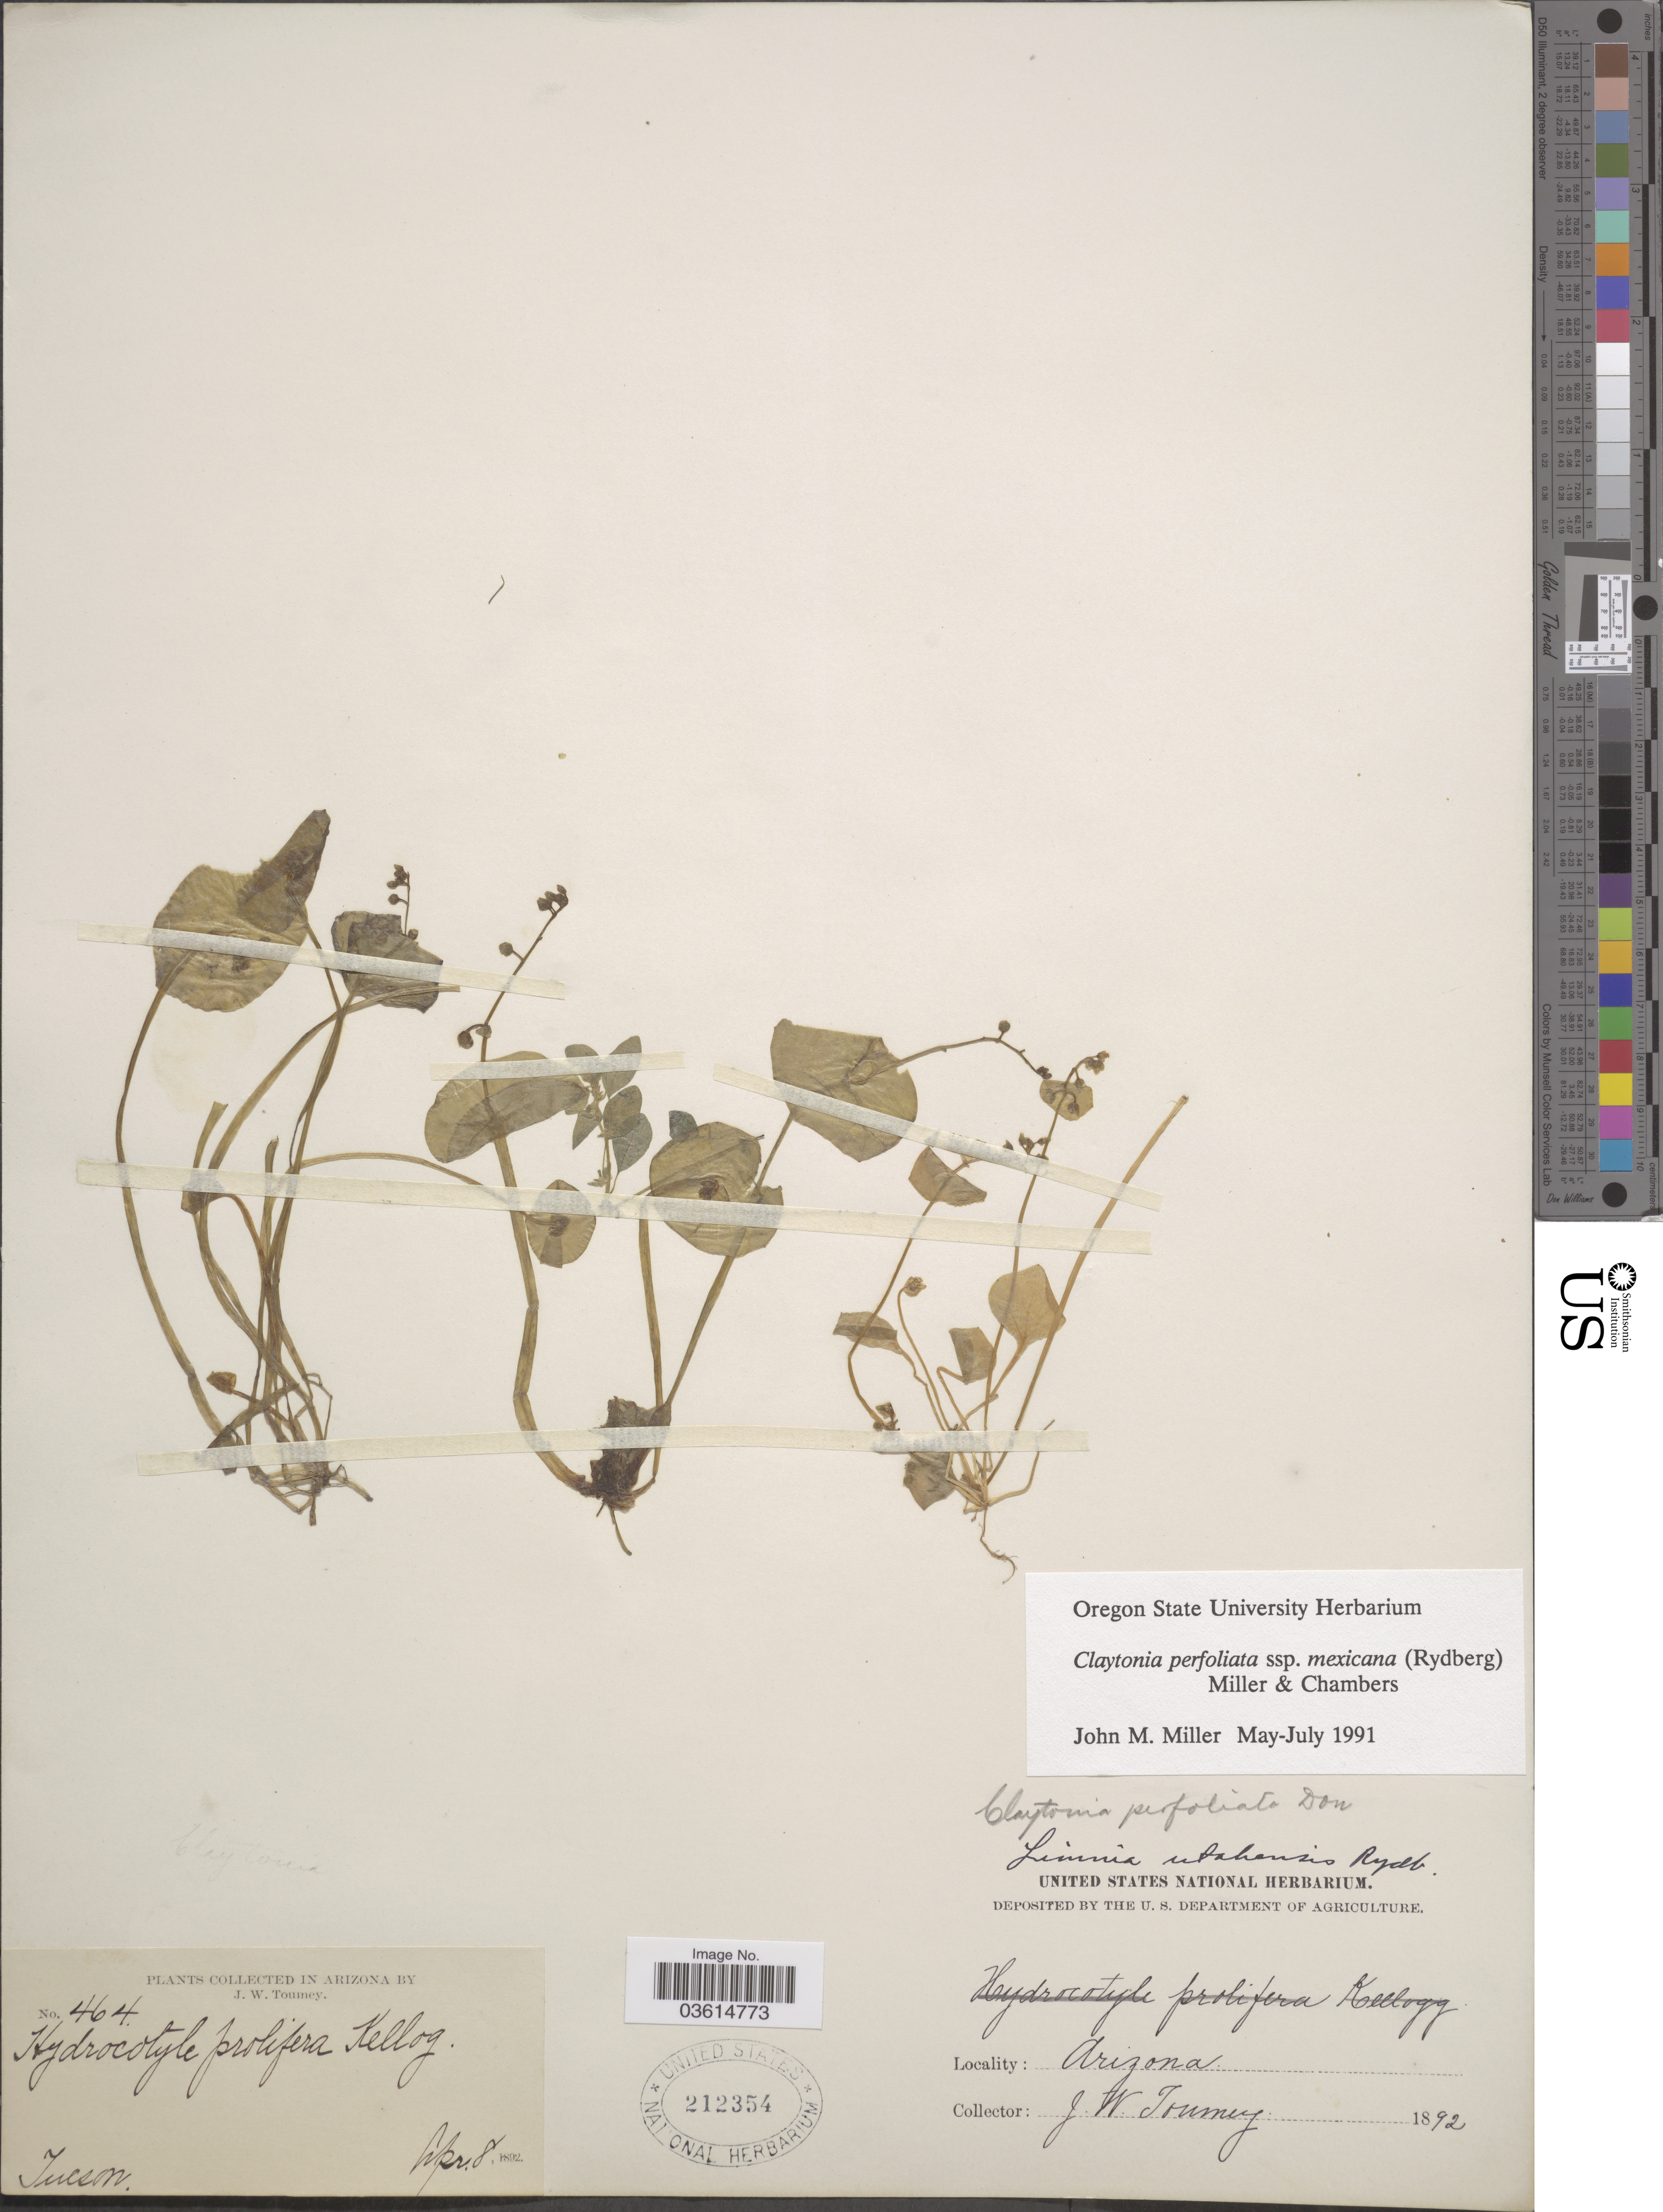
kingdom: Plantae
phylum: Tracheophyta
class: Magnoliopsida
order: Caryophyllales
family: Montiaceae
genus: Claytonia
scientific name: Claytonia perfoliata subsp. mexicana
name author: (Rydb.) Mill. & Chambers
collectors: J. W. Toumey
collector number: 464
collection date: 1892-04-08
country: United States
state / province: Arizona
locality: Tucson.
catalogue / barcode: US 212354